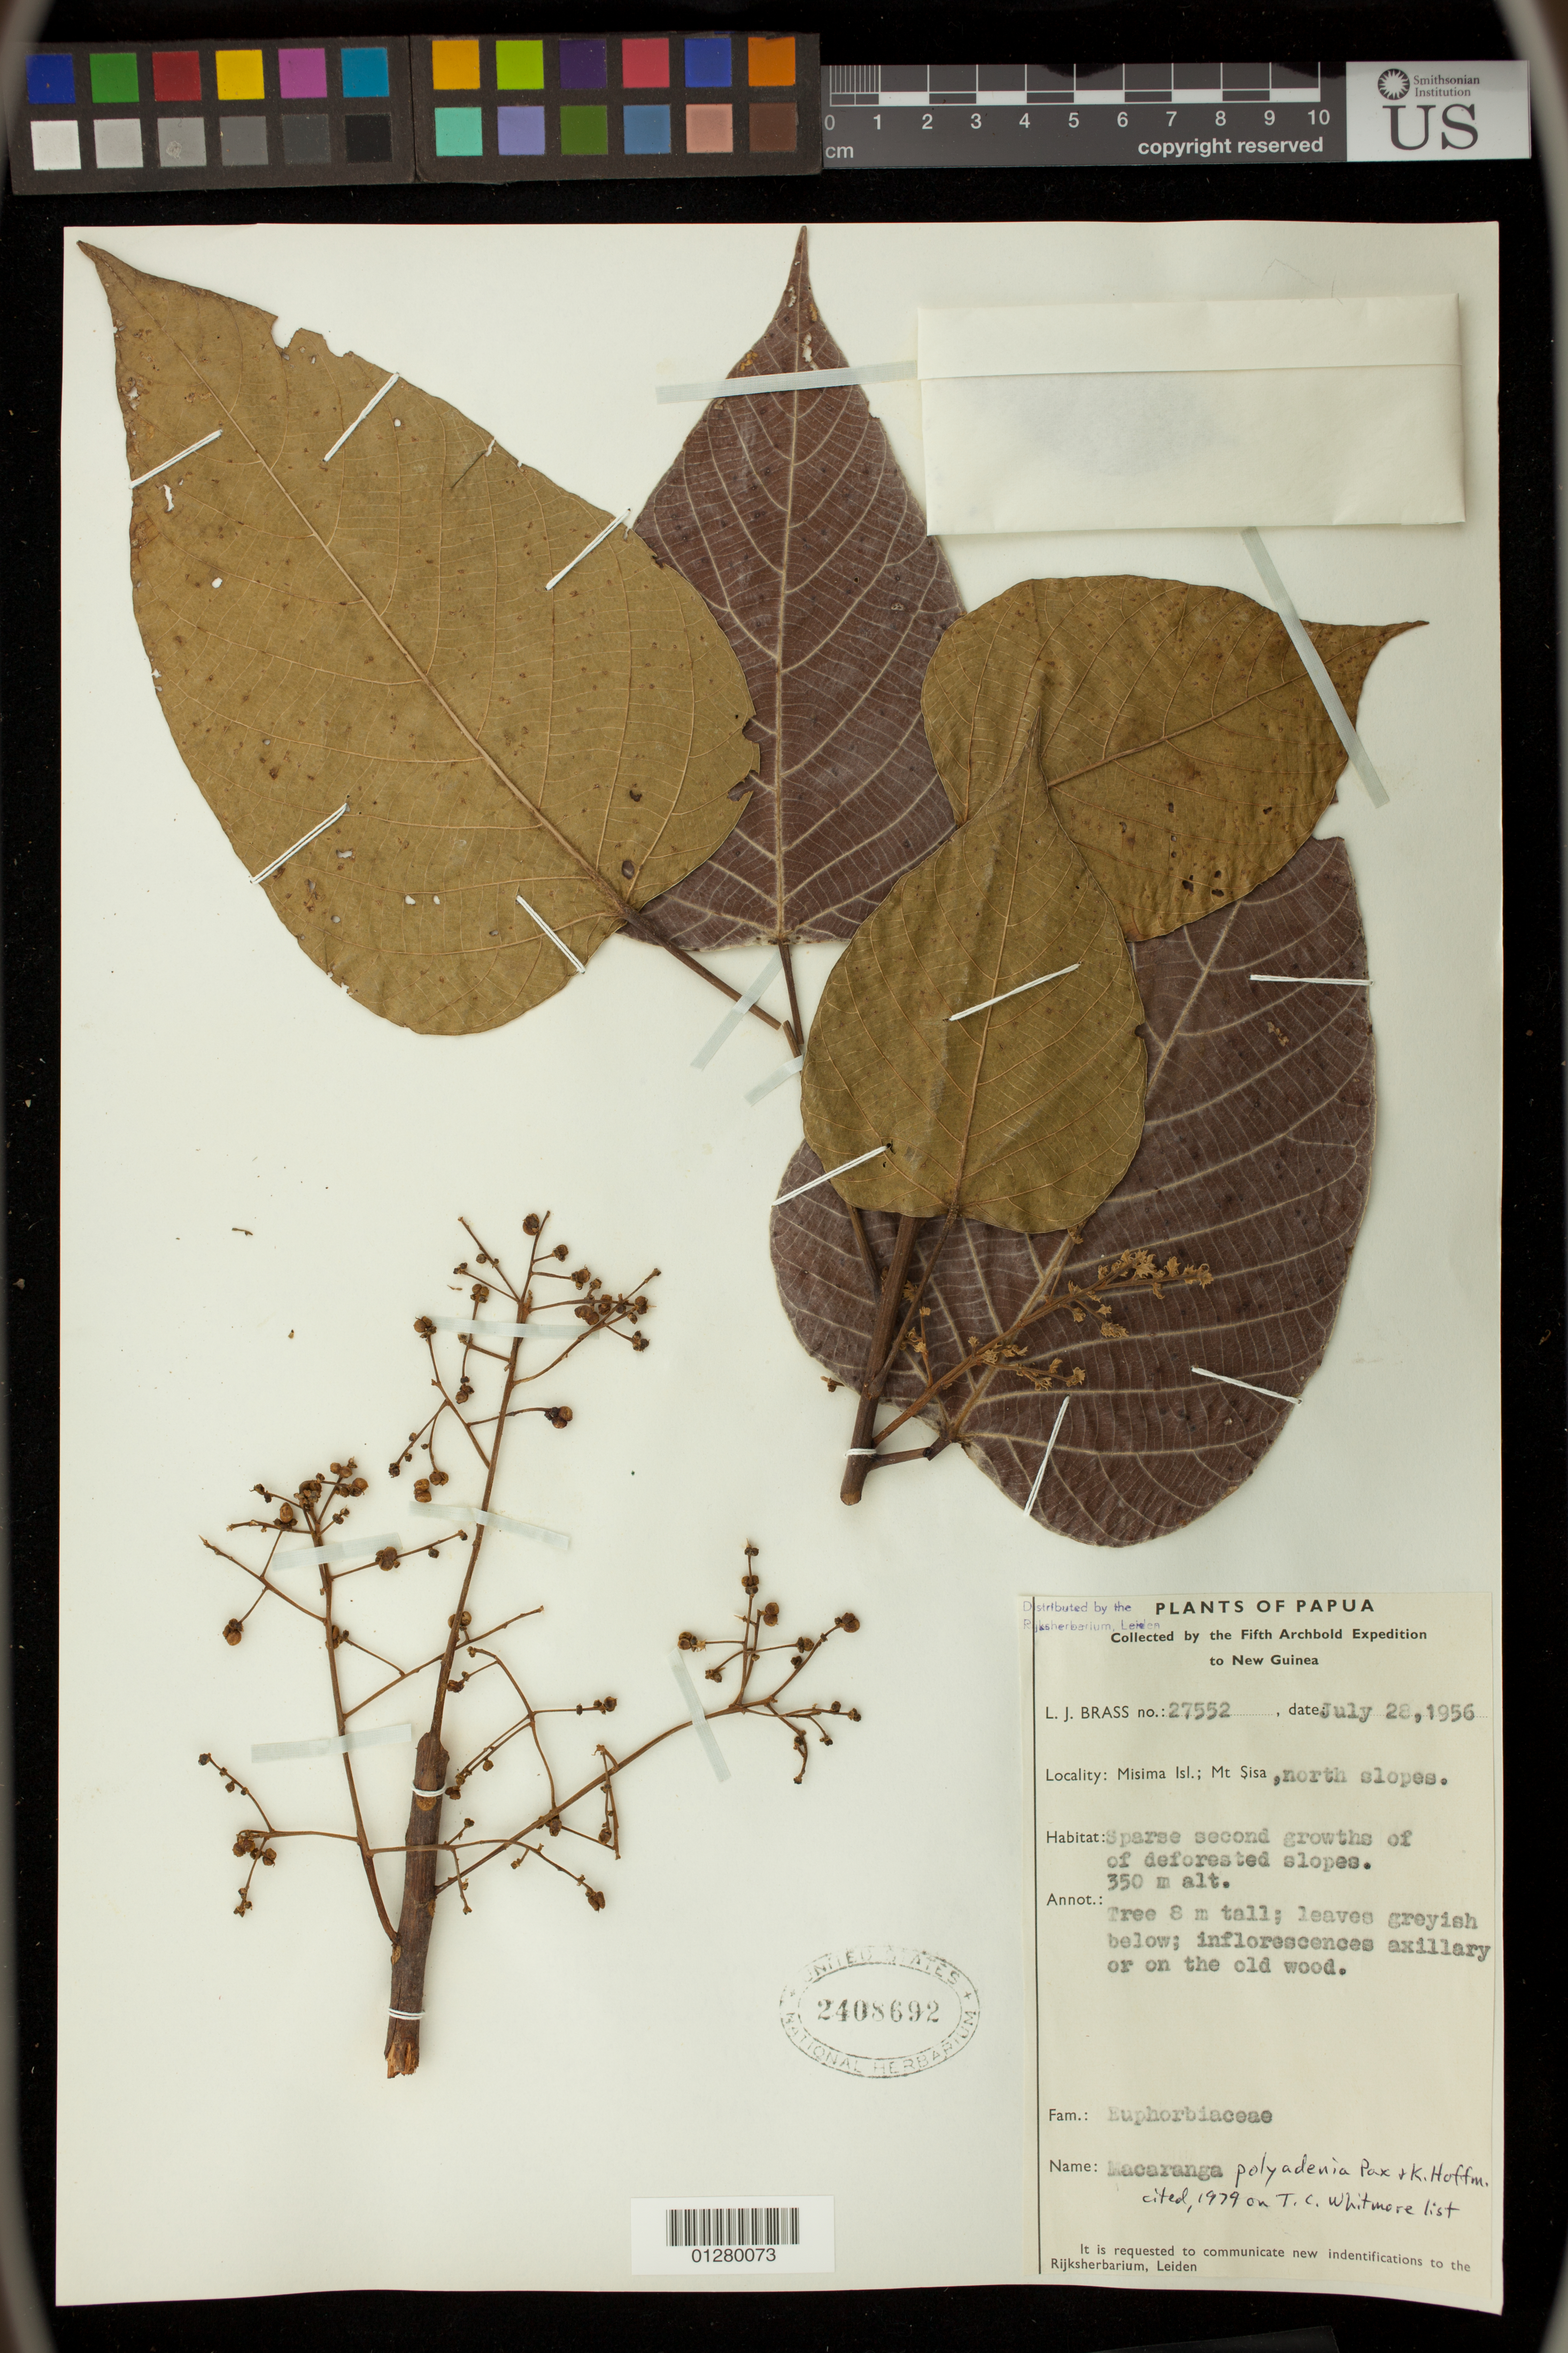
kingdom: Plantae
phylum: Tracheophyta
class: Magnoliopsida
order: Malpighiales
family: Euphorbiaceae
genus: Macaranga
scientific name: Macaranga polyadenia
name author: Pax & K. Hoffm.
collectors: L. J. Brass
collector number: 27552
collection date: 1956-07-28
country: Papua New Guinea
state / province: Milne Bay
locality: Misima Isl.; Mt Sisa, north slopes.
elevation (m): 350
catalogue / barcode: US 2408692